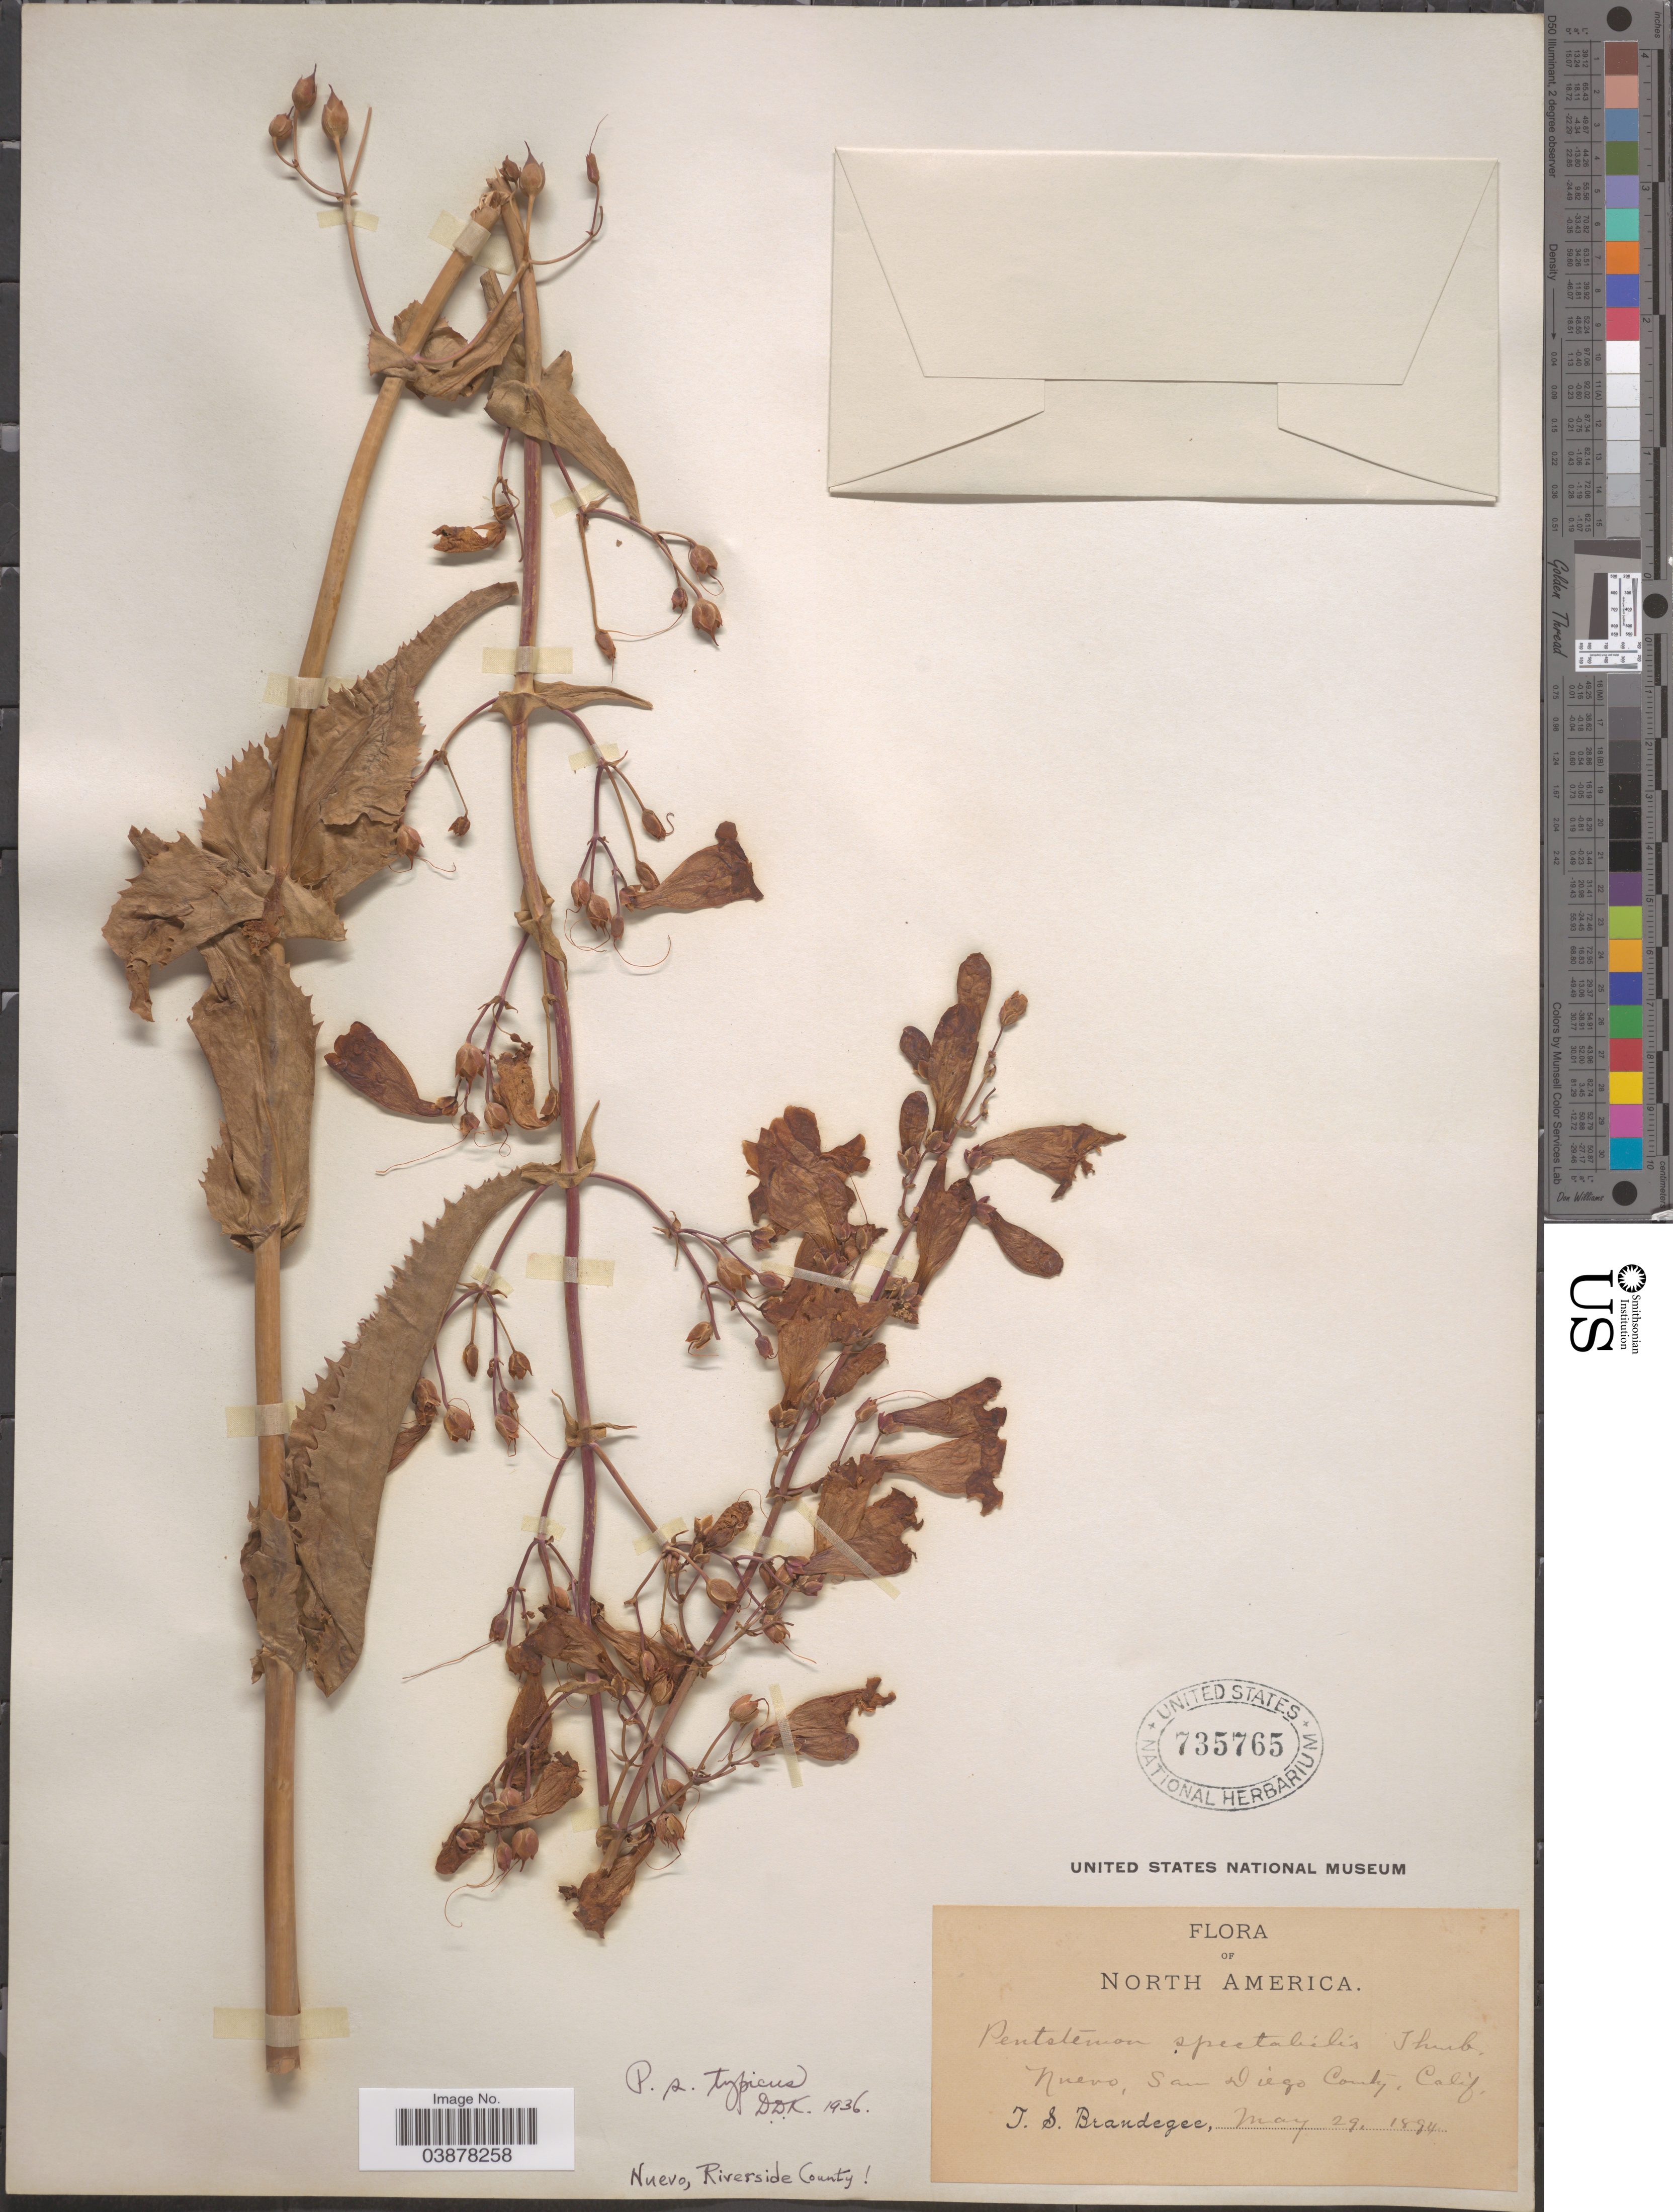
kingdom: Plantae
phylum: Tracheophyta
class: Magnoliopsida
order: Lamiales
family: Plantaginaceae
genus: Penstemon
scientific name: Penstemon spectabilis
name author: Thurb. ex Torr. & A. Gray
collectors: T. S. Brandegee (herbarium)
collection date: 1884-05-29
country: United States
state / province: California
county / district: San Diego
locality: Nuevo, San Diego County.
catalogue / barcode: US 735765